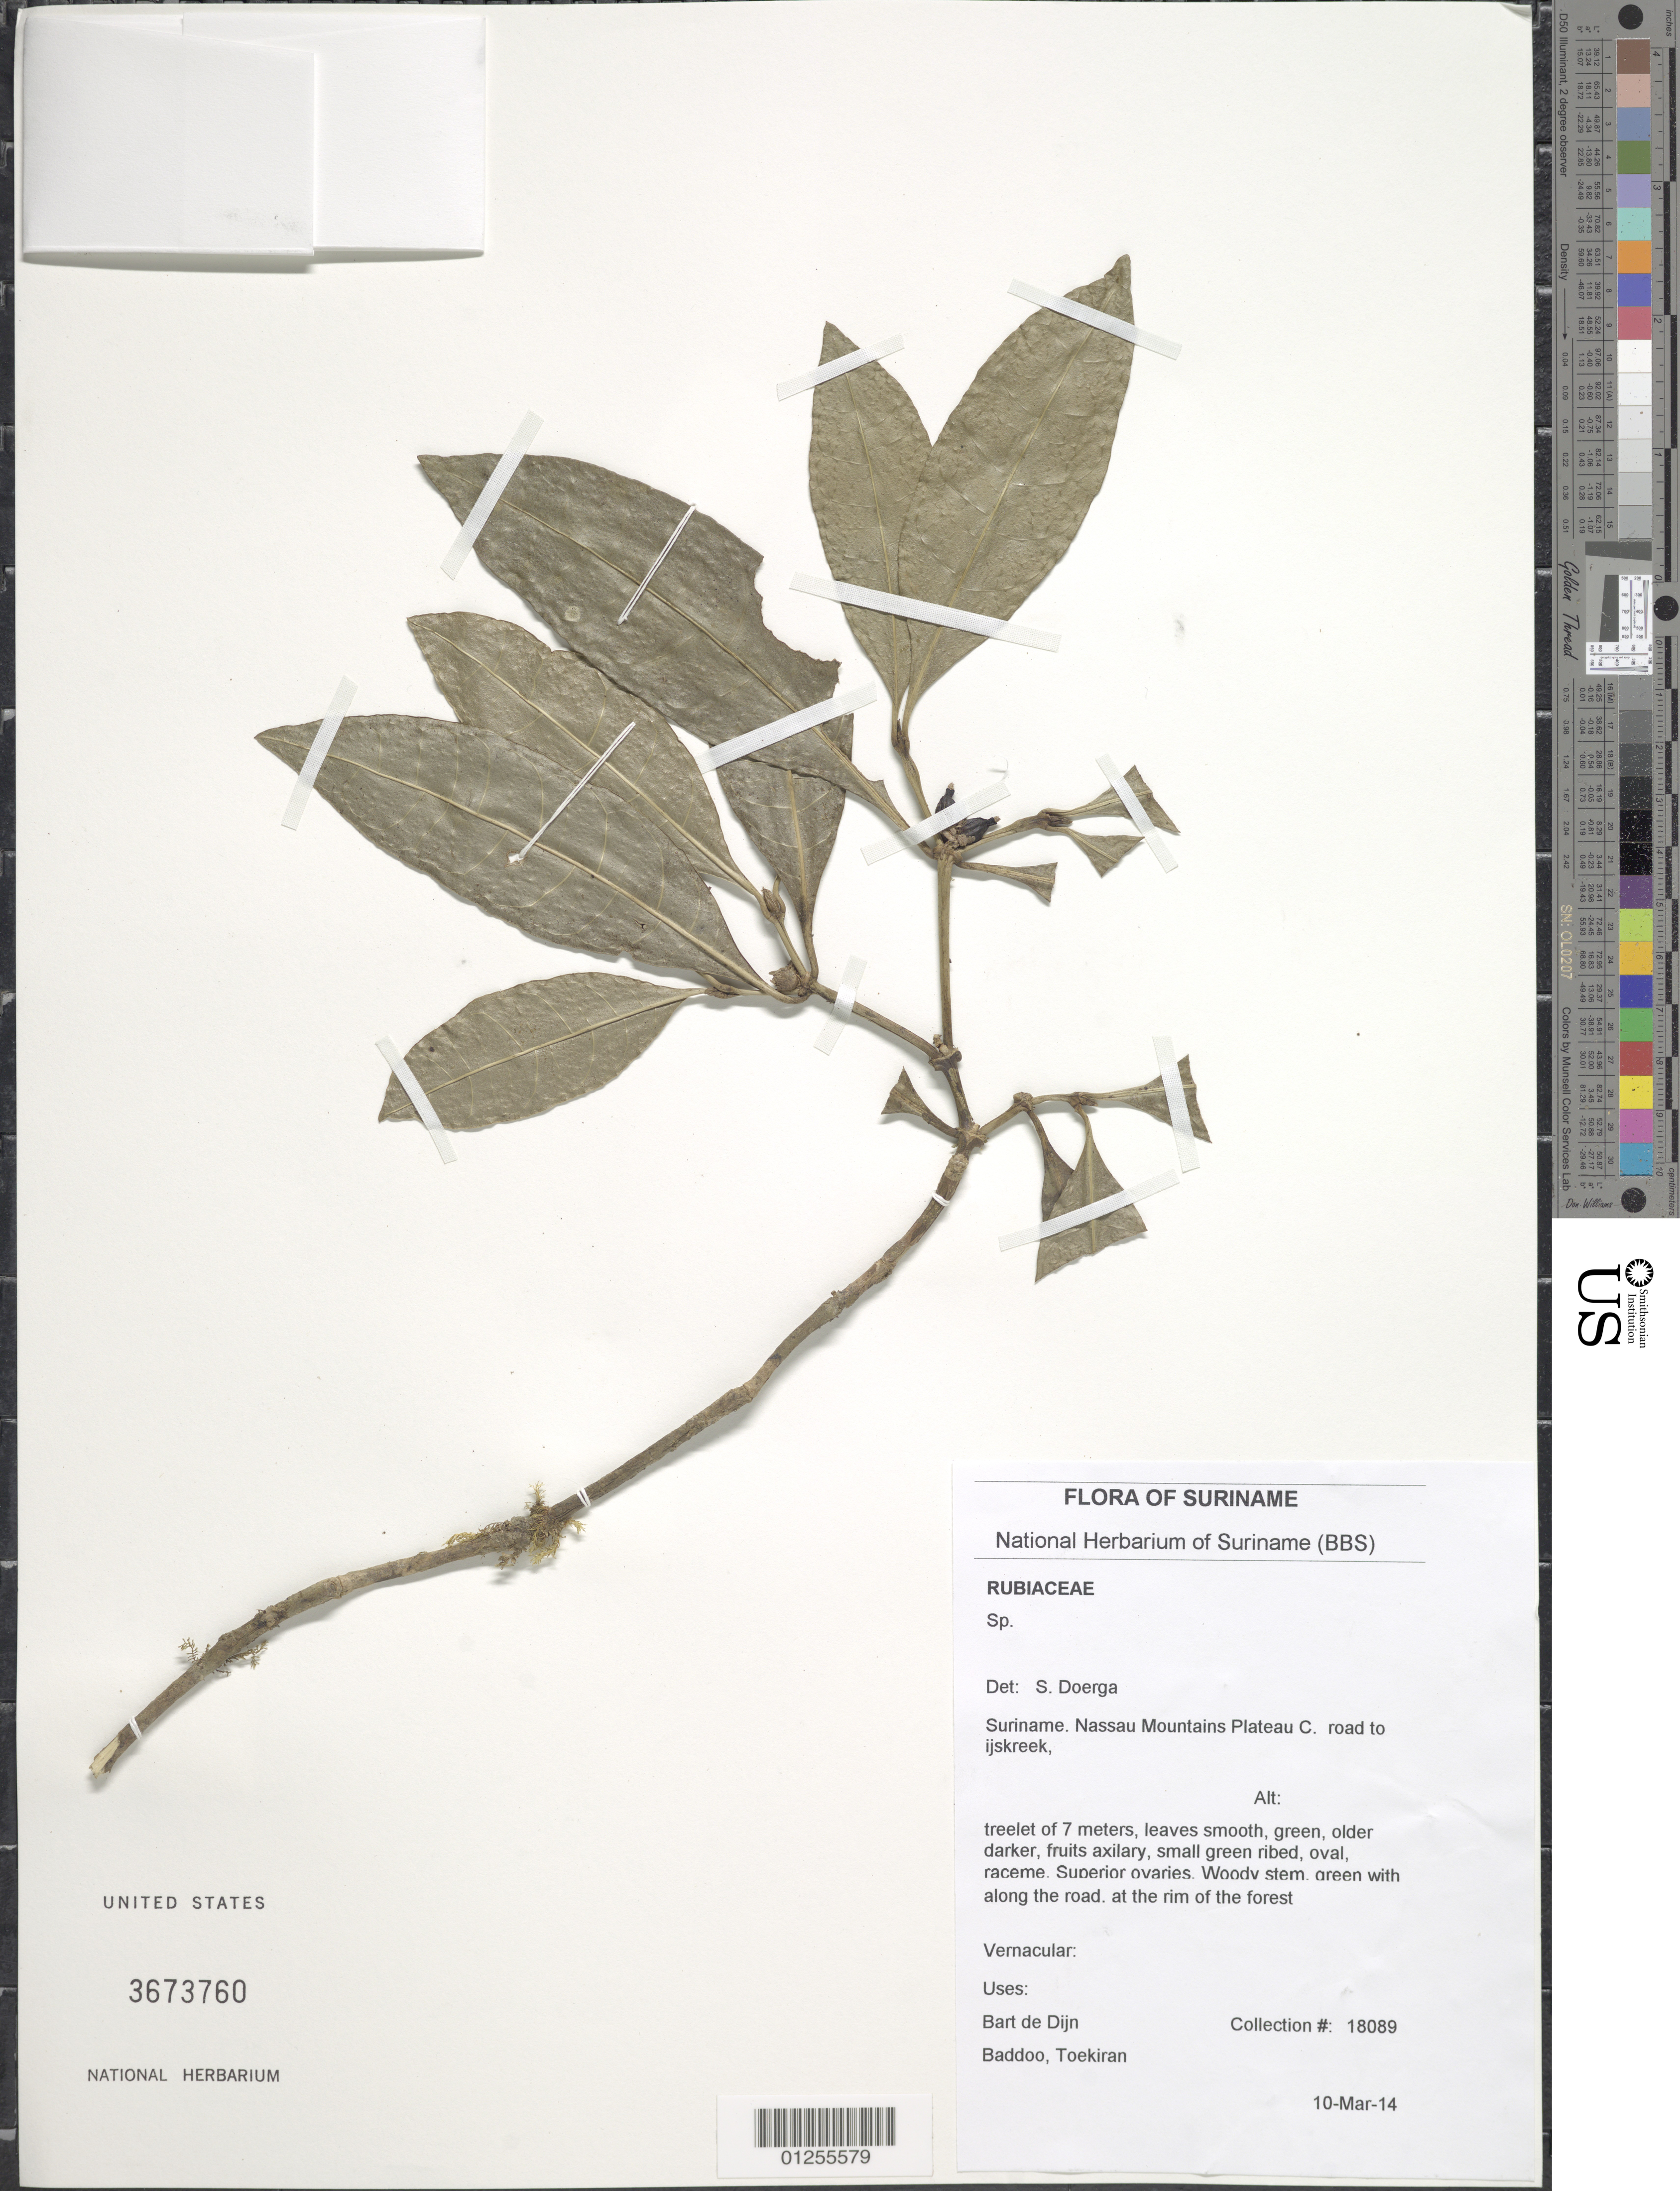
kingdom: Plantae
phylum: Tracheophyta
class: Magnoliopsida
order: Gentianales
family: Rubiaceae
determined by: Doerga, S.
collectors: B. de Dijn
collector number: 18089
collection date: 2010-03-14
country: Suriname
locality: Nassau Mountains Plateau C, road to ijskreek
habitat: Along the road, at the rim of the forest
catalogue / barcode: US 3673760